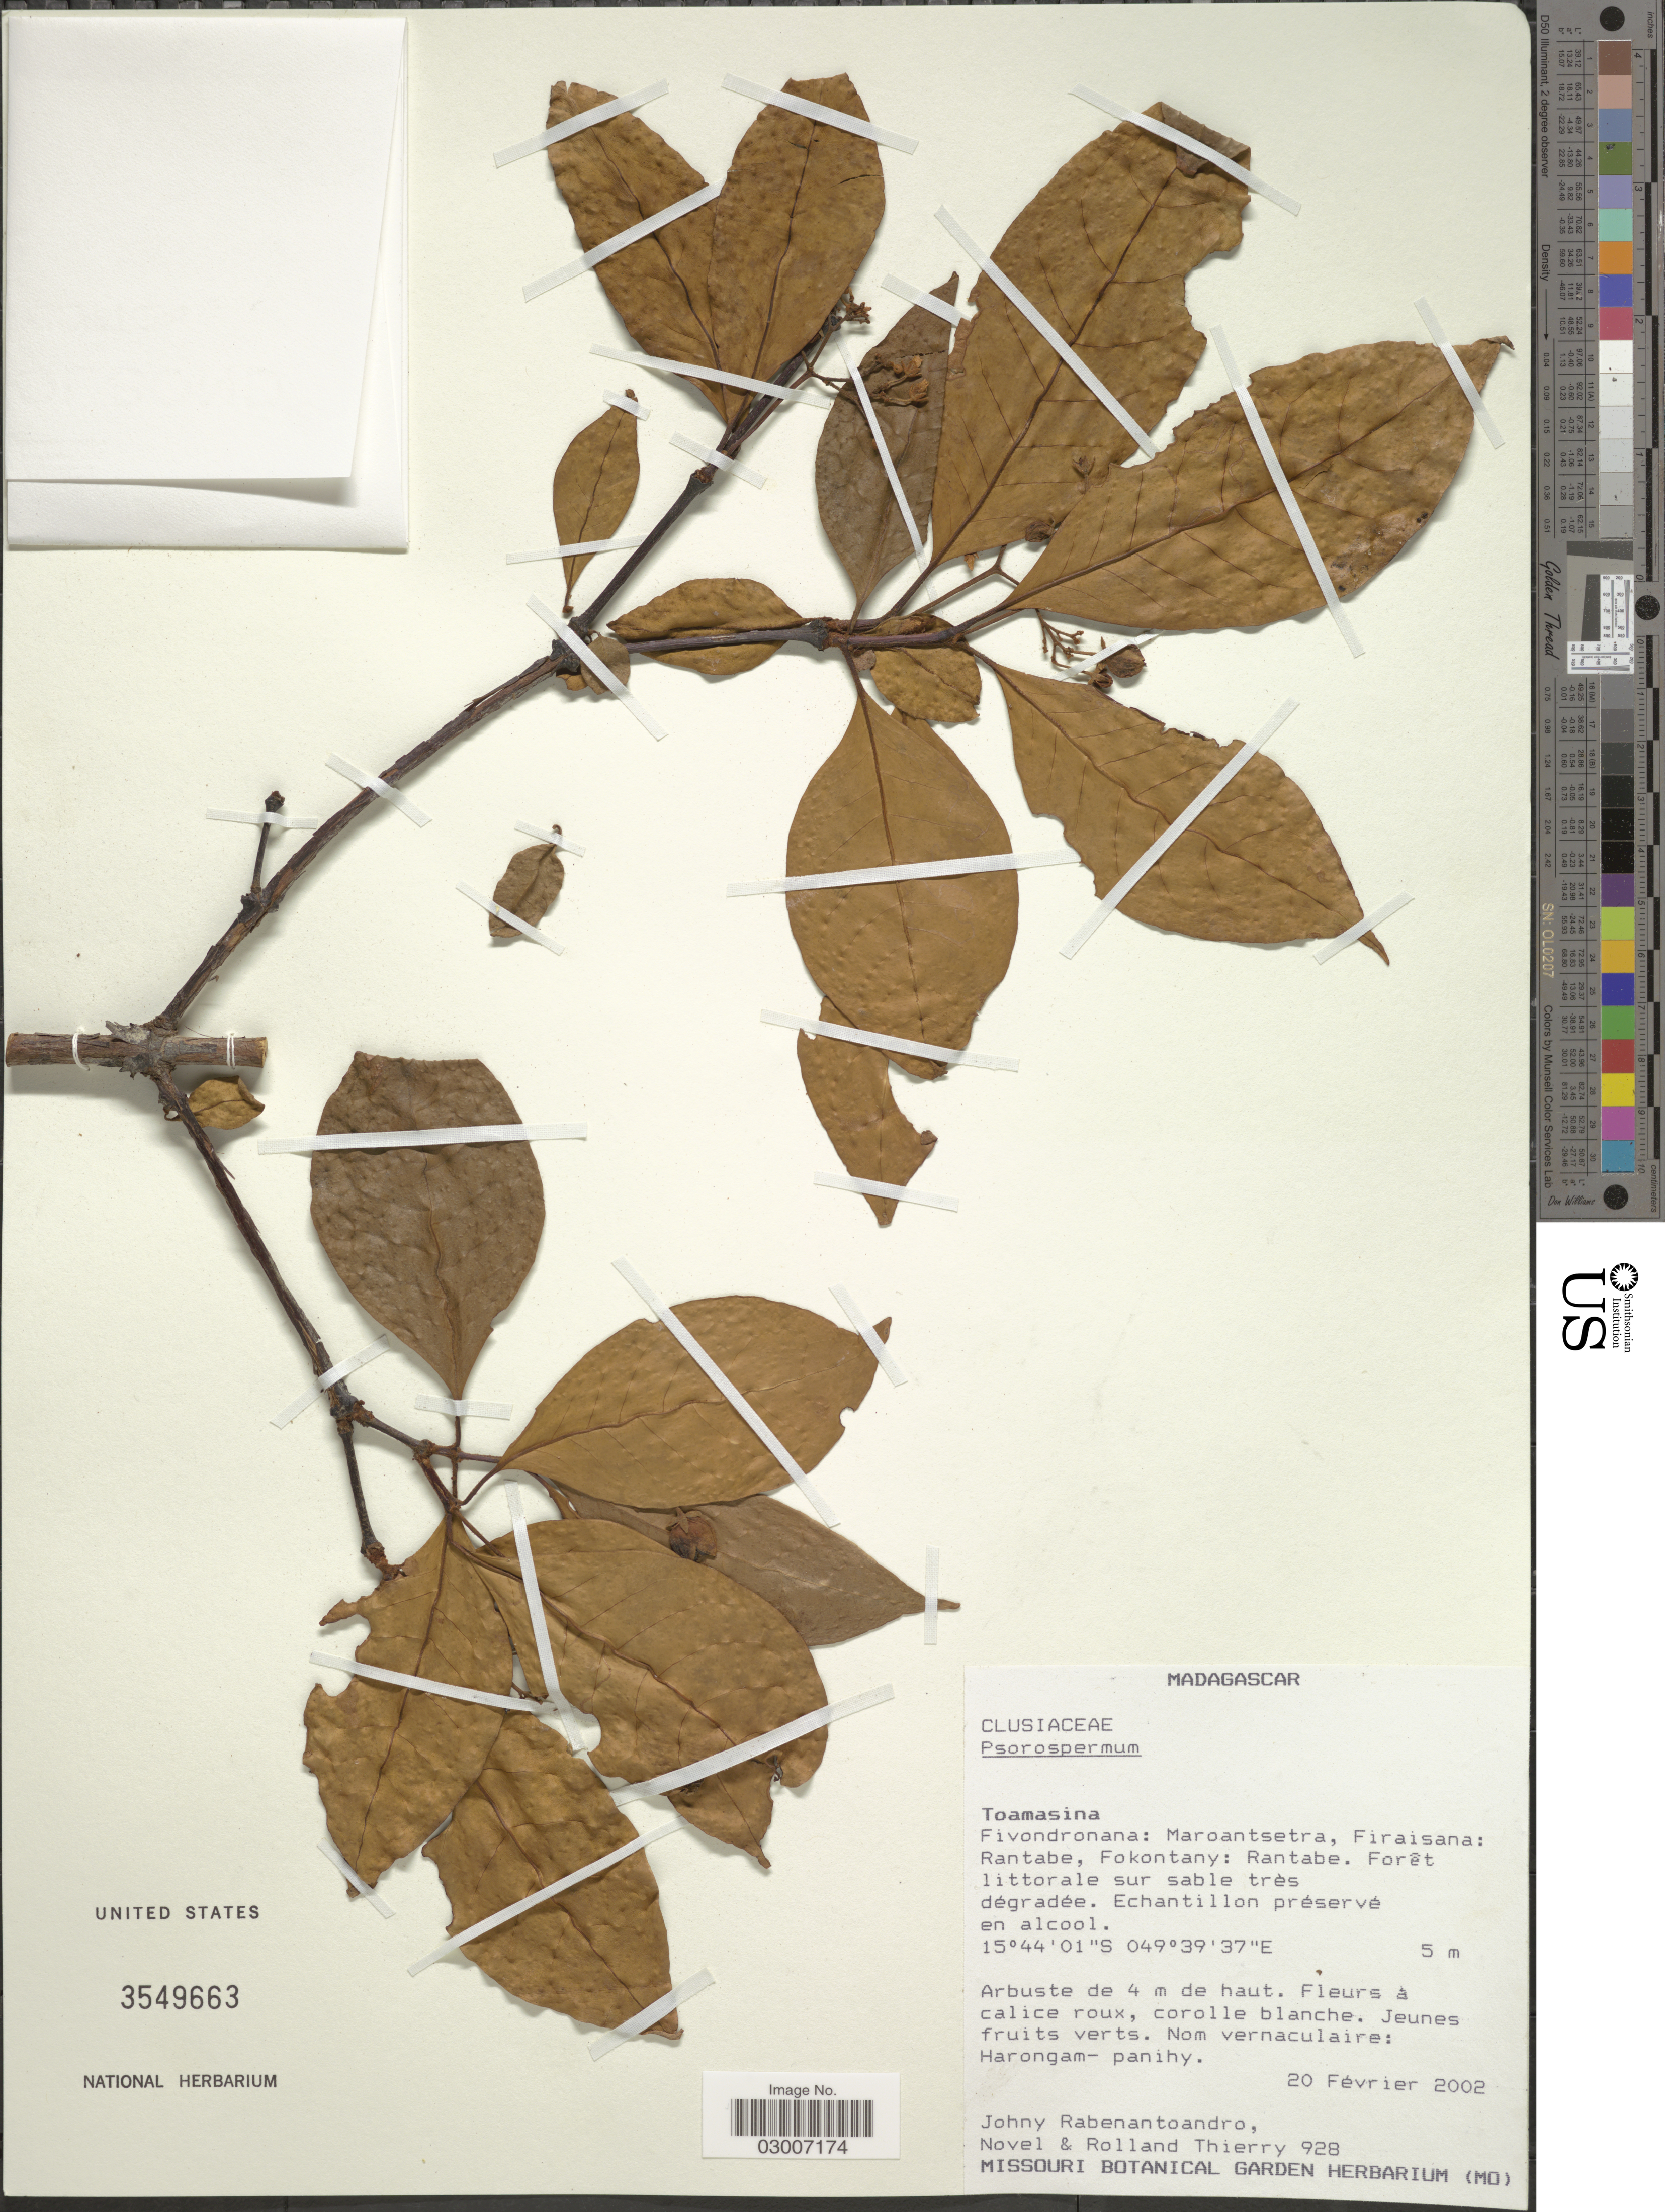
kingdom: Plantae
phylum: Tracheophyta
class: Magnoliopsida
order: Malpighiales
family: Hypericaceae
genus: Psorospermum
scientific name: Psorospermum sp.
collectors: J. Rabenantoandro, N. Thierry & R. Thierry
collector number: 928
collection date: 2002-02-20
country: Madagascar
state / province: Analanjirofo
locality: Fivodronana: Maroantsetra, Firaisana: Rantabe, Fokontany: Rantabe.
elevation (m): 5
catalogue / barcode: US 3549663